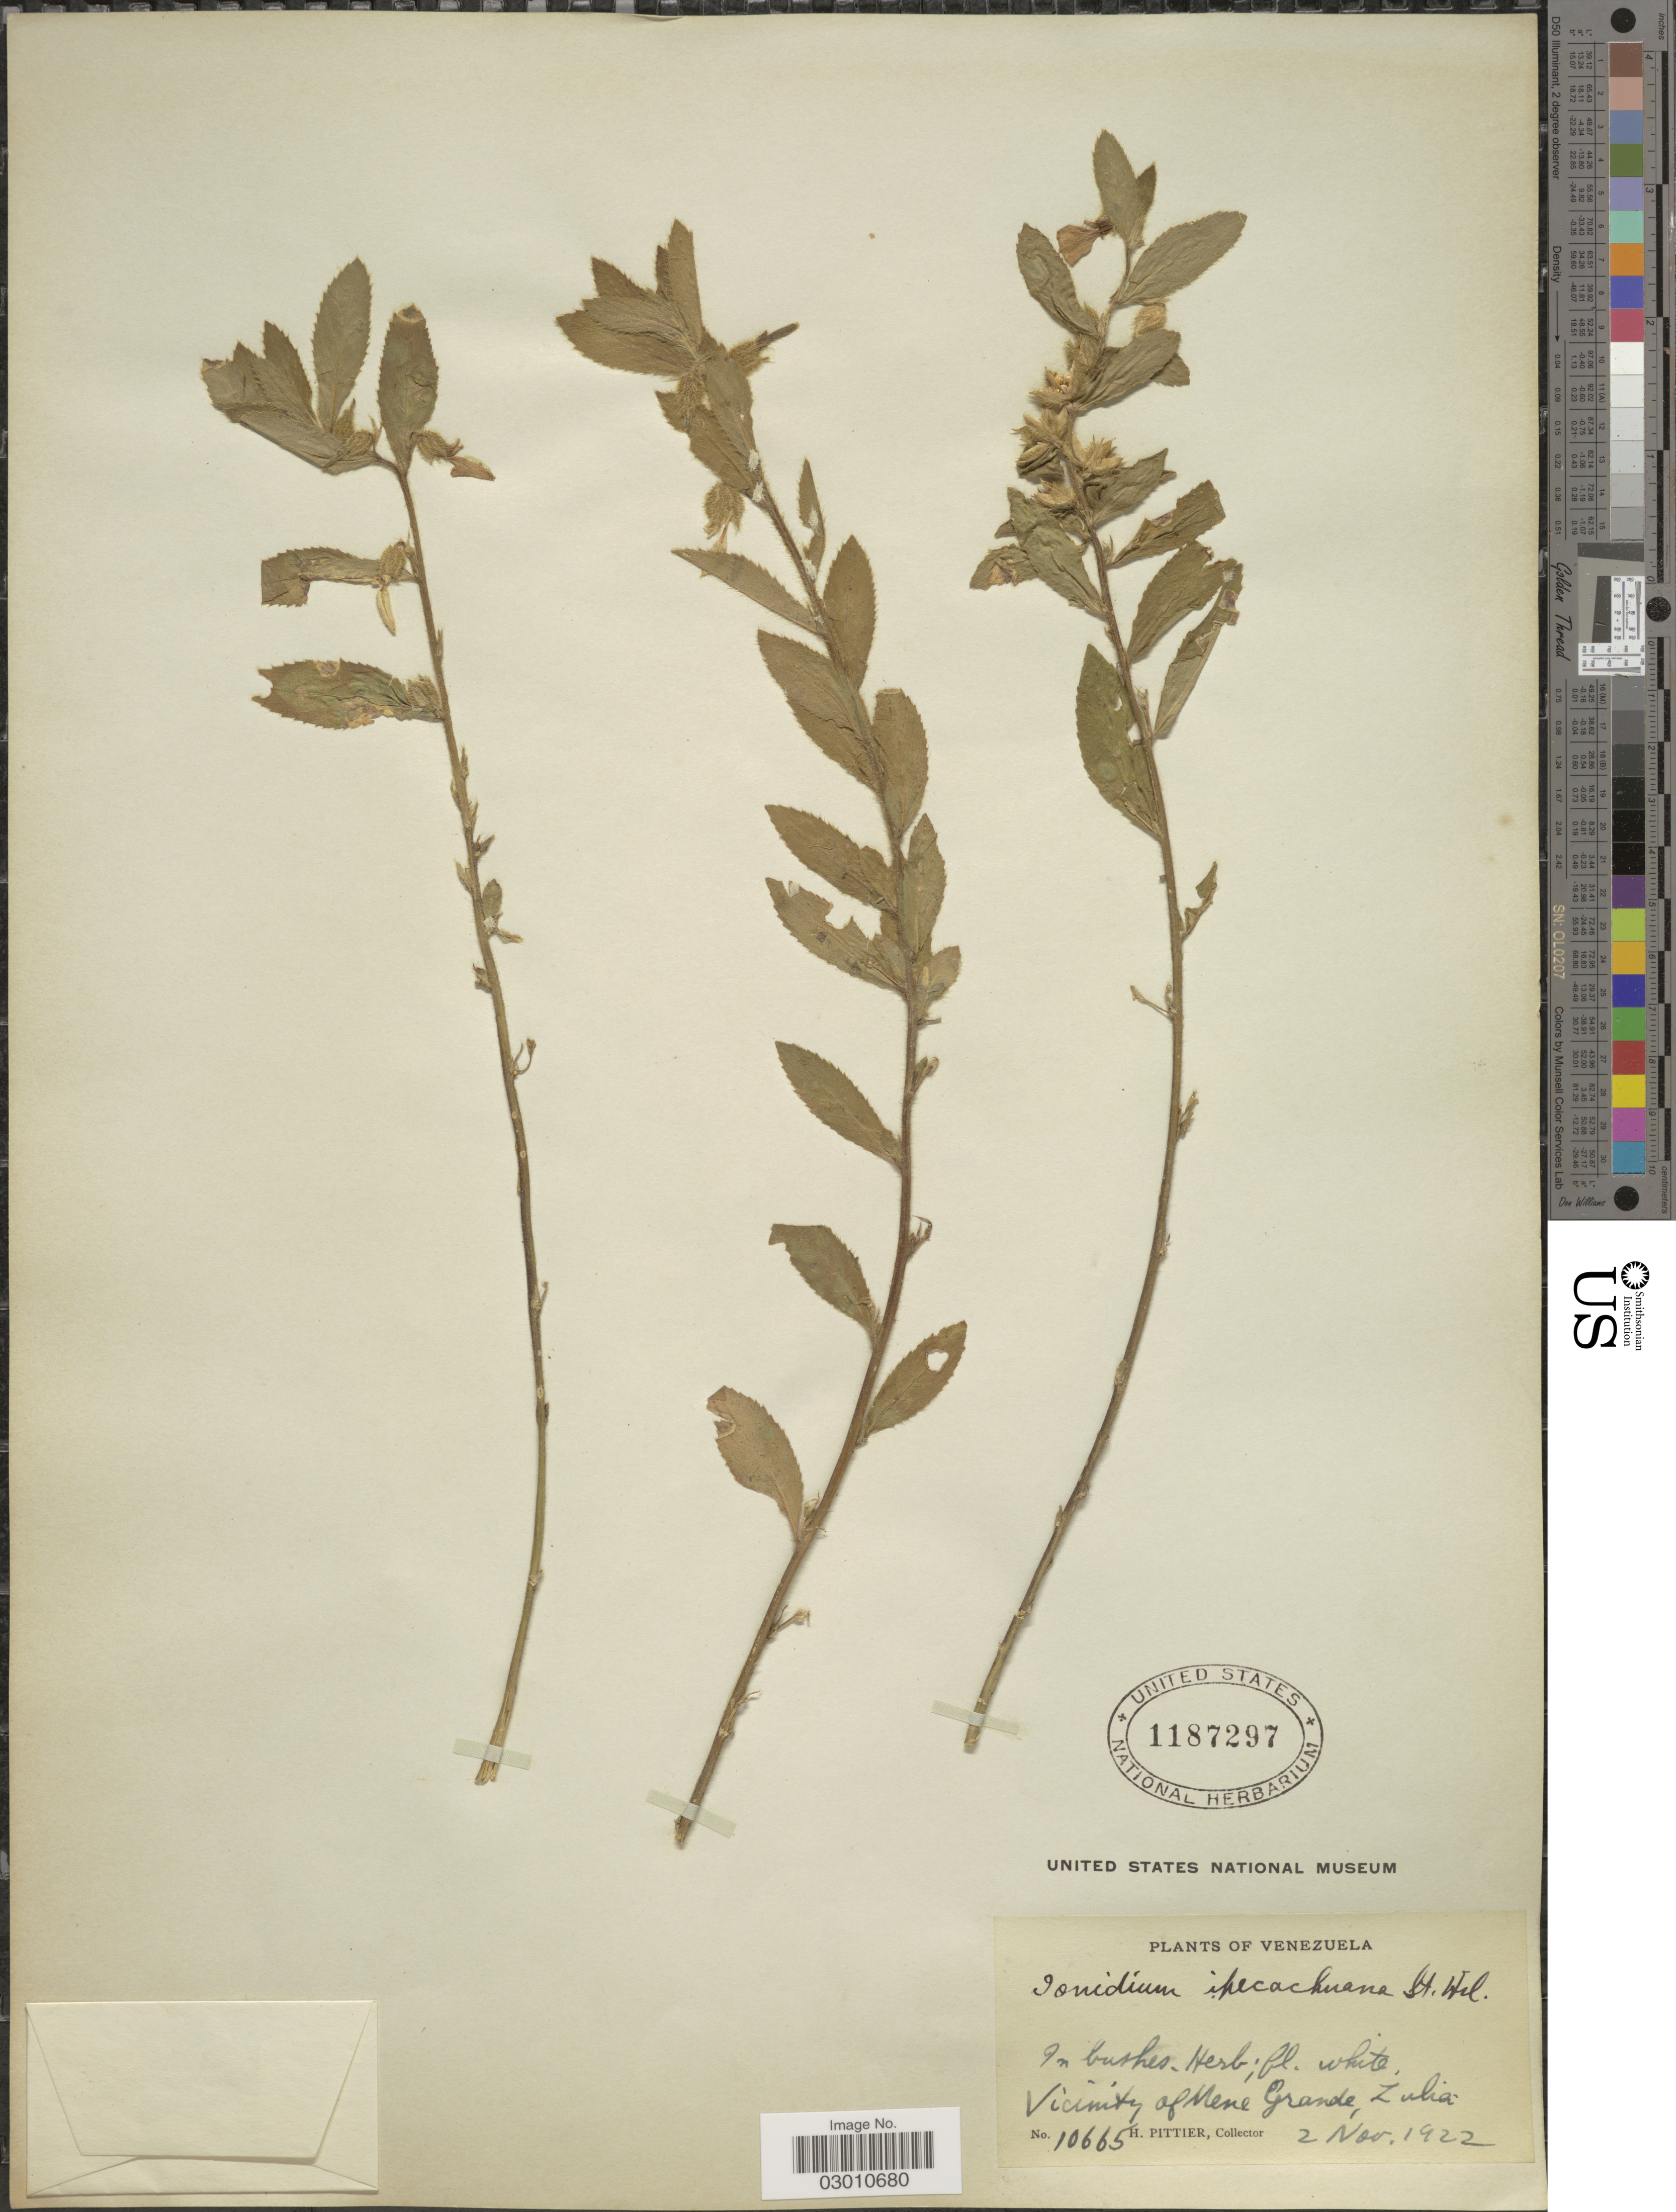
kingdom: Plantae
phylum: Tracheophyta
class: Magnoliopsida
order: Malpighiales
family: Violaceae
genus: Pombalia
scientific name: Pombalia calceolaria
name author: (L.) Paula-Souza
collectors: H. F. Pittier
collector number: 10665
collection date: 1922-11-02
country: Venezuela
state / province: Zulia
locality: Vicinity of Mene Grande.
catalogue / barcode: US 1187297